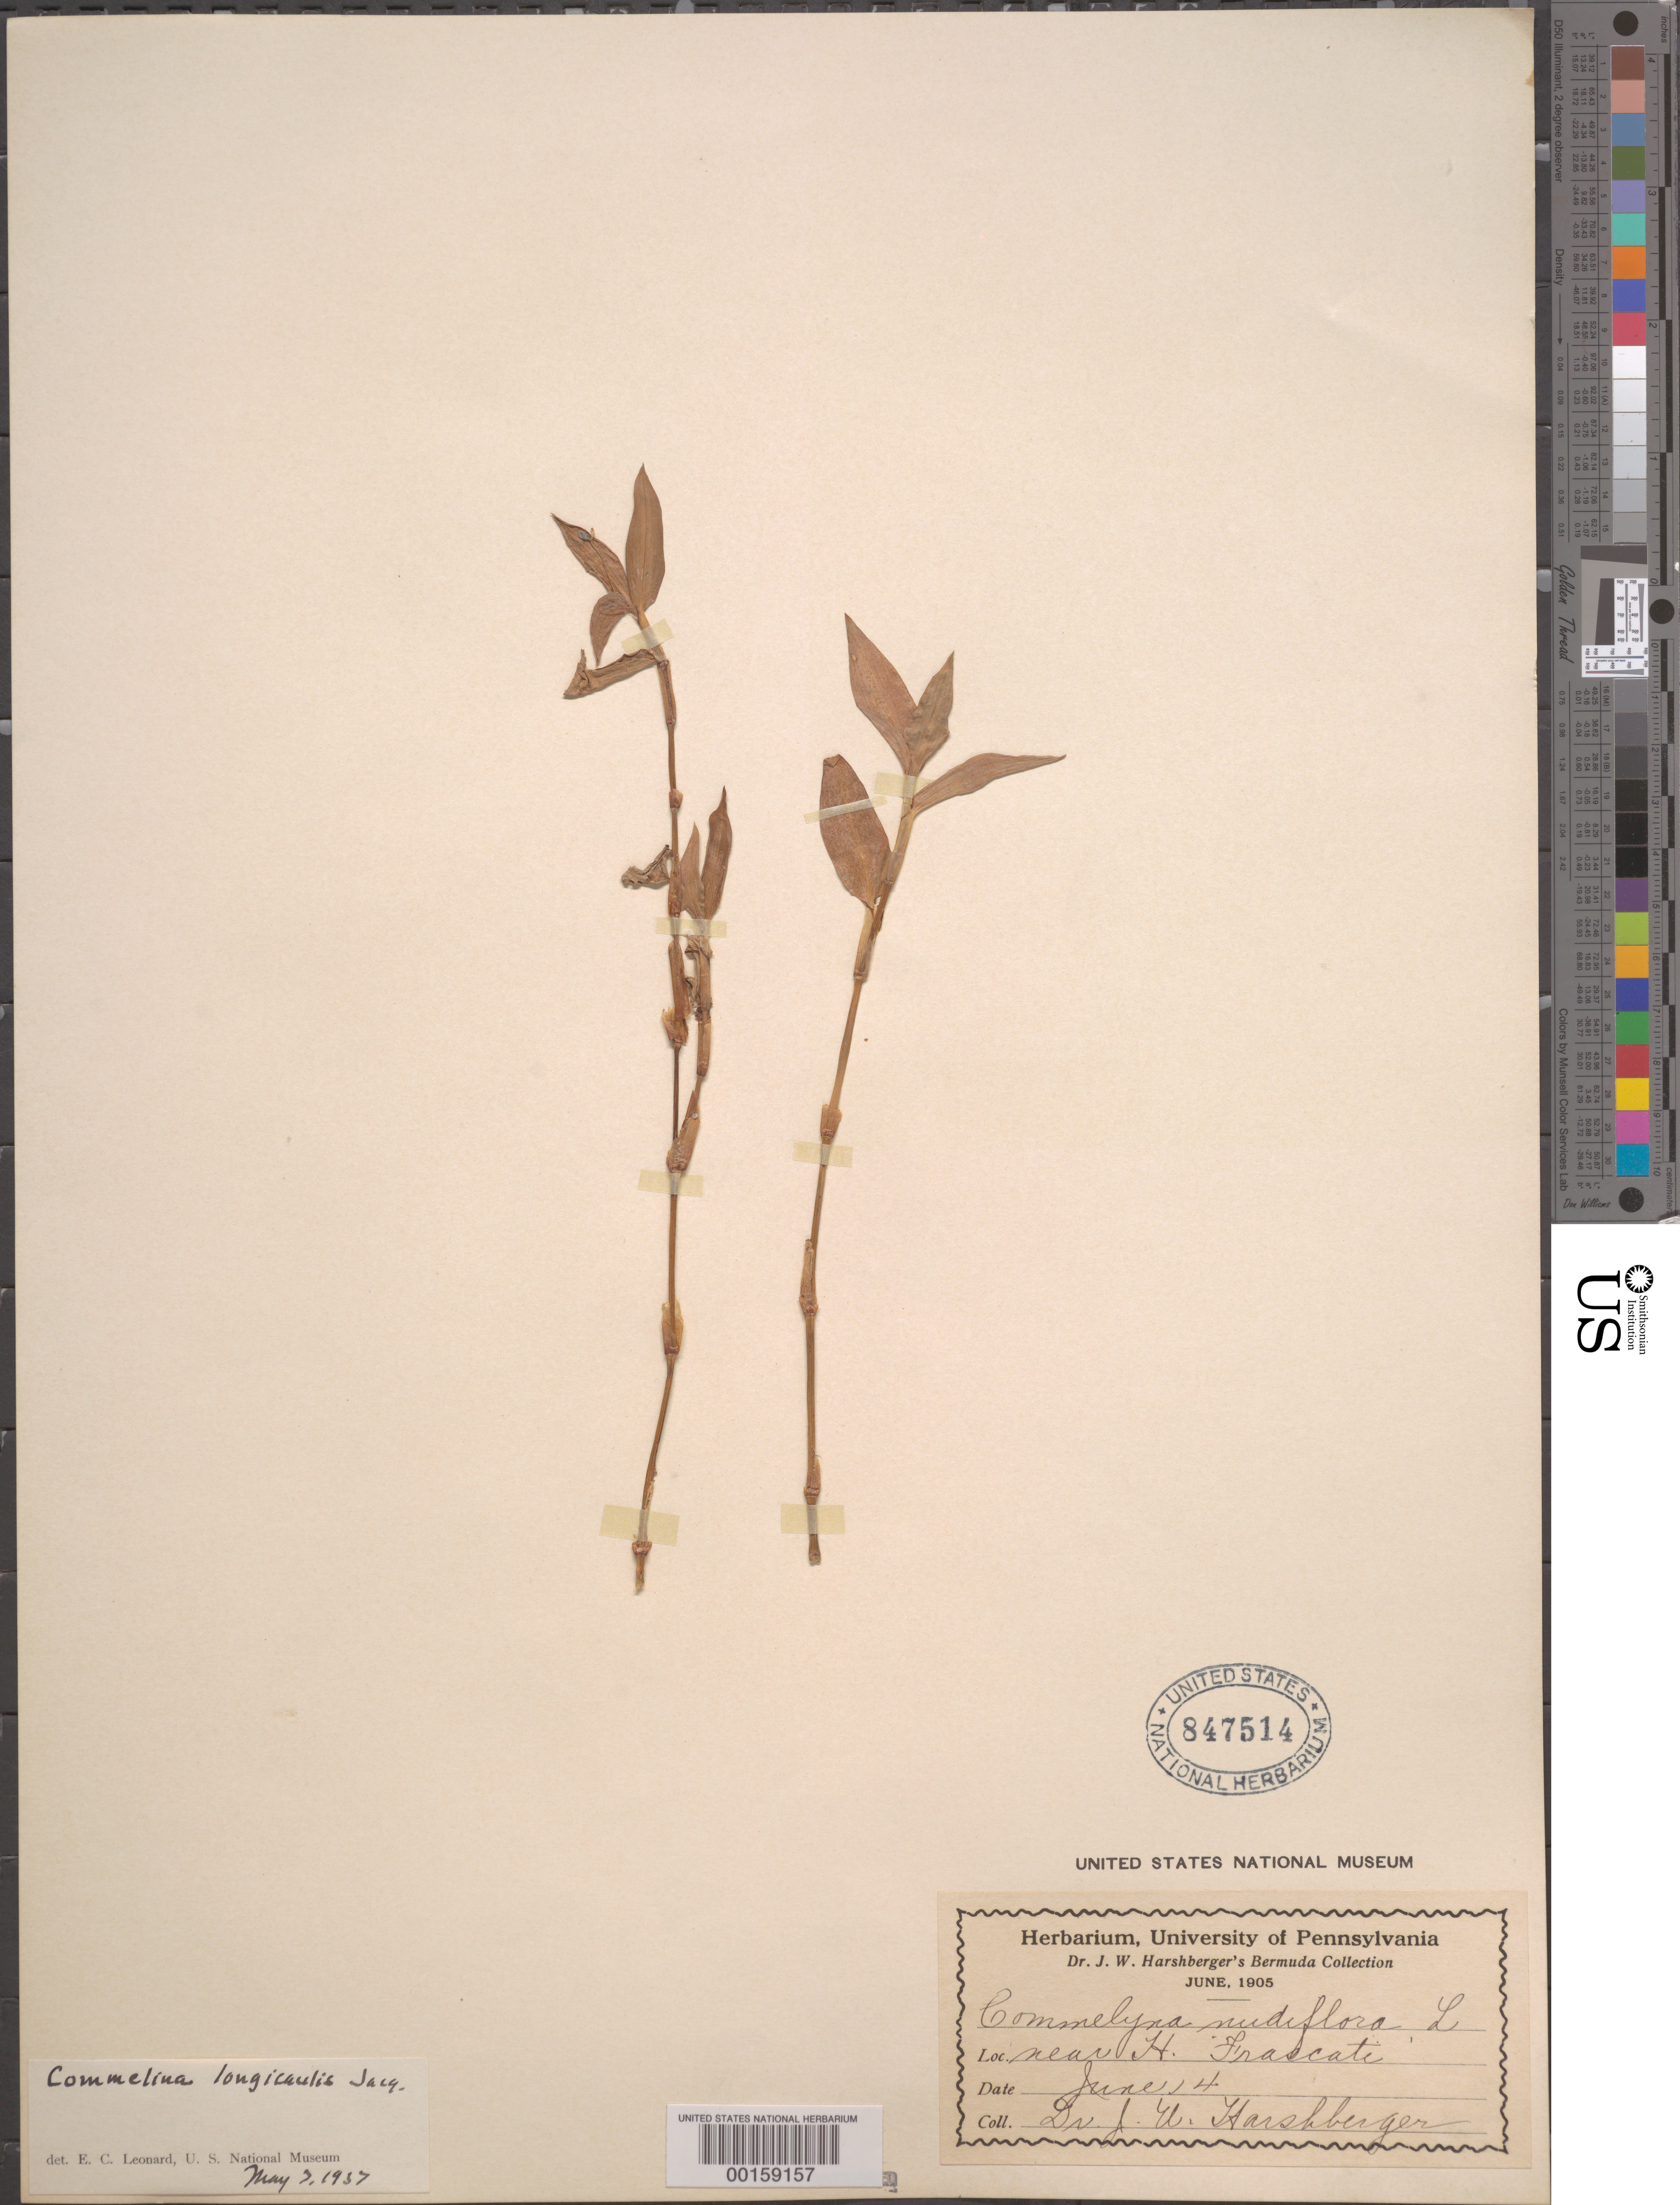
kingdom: Plantae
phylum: Tracheophyta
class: Liliopsida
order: Commelinales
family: Commelinaceae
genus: Commelina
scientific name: Commelina diffusa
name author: Burm. f.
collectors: J. W. Harshberger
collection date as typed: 04 Jun 1905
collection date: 1905-06-04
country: Bermuda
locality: Near Hotel Frascati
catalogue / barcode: US 847514